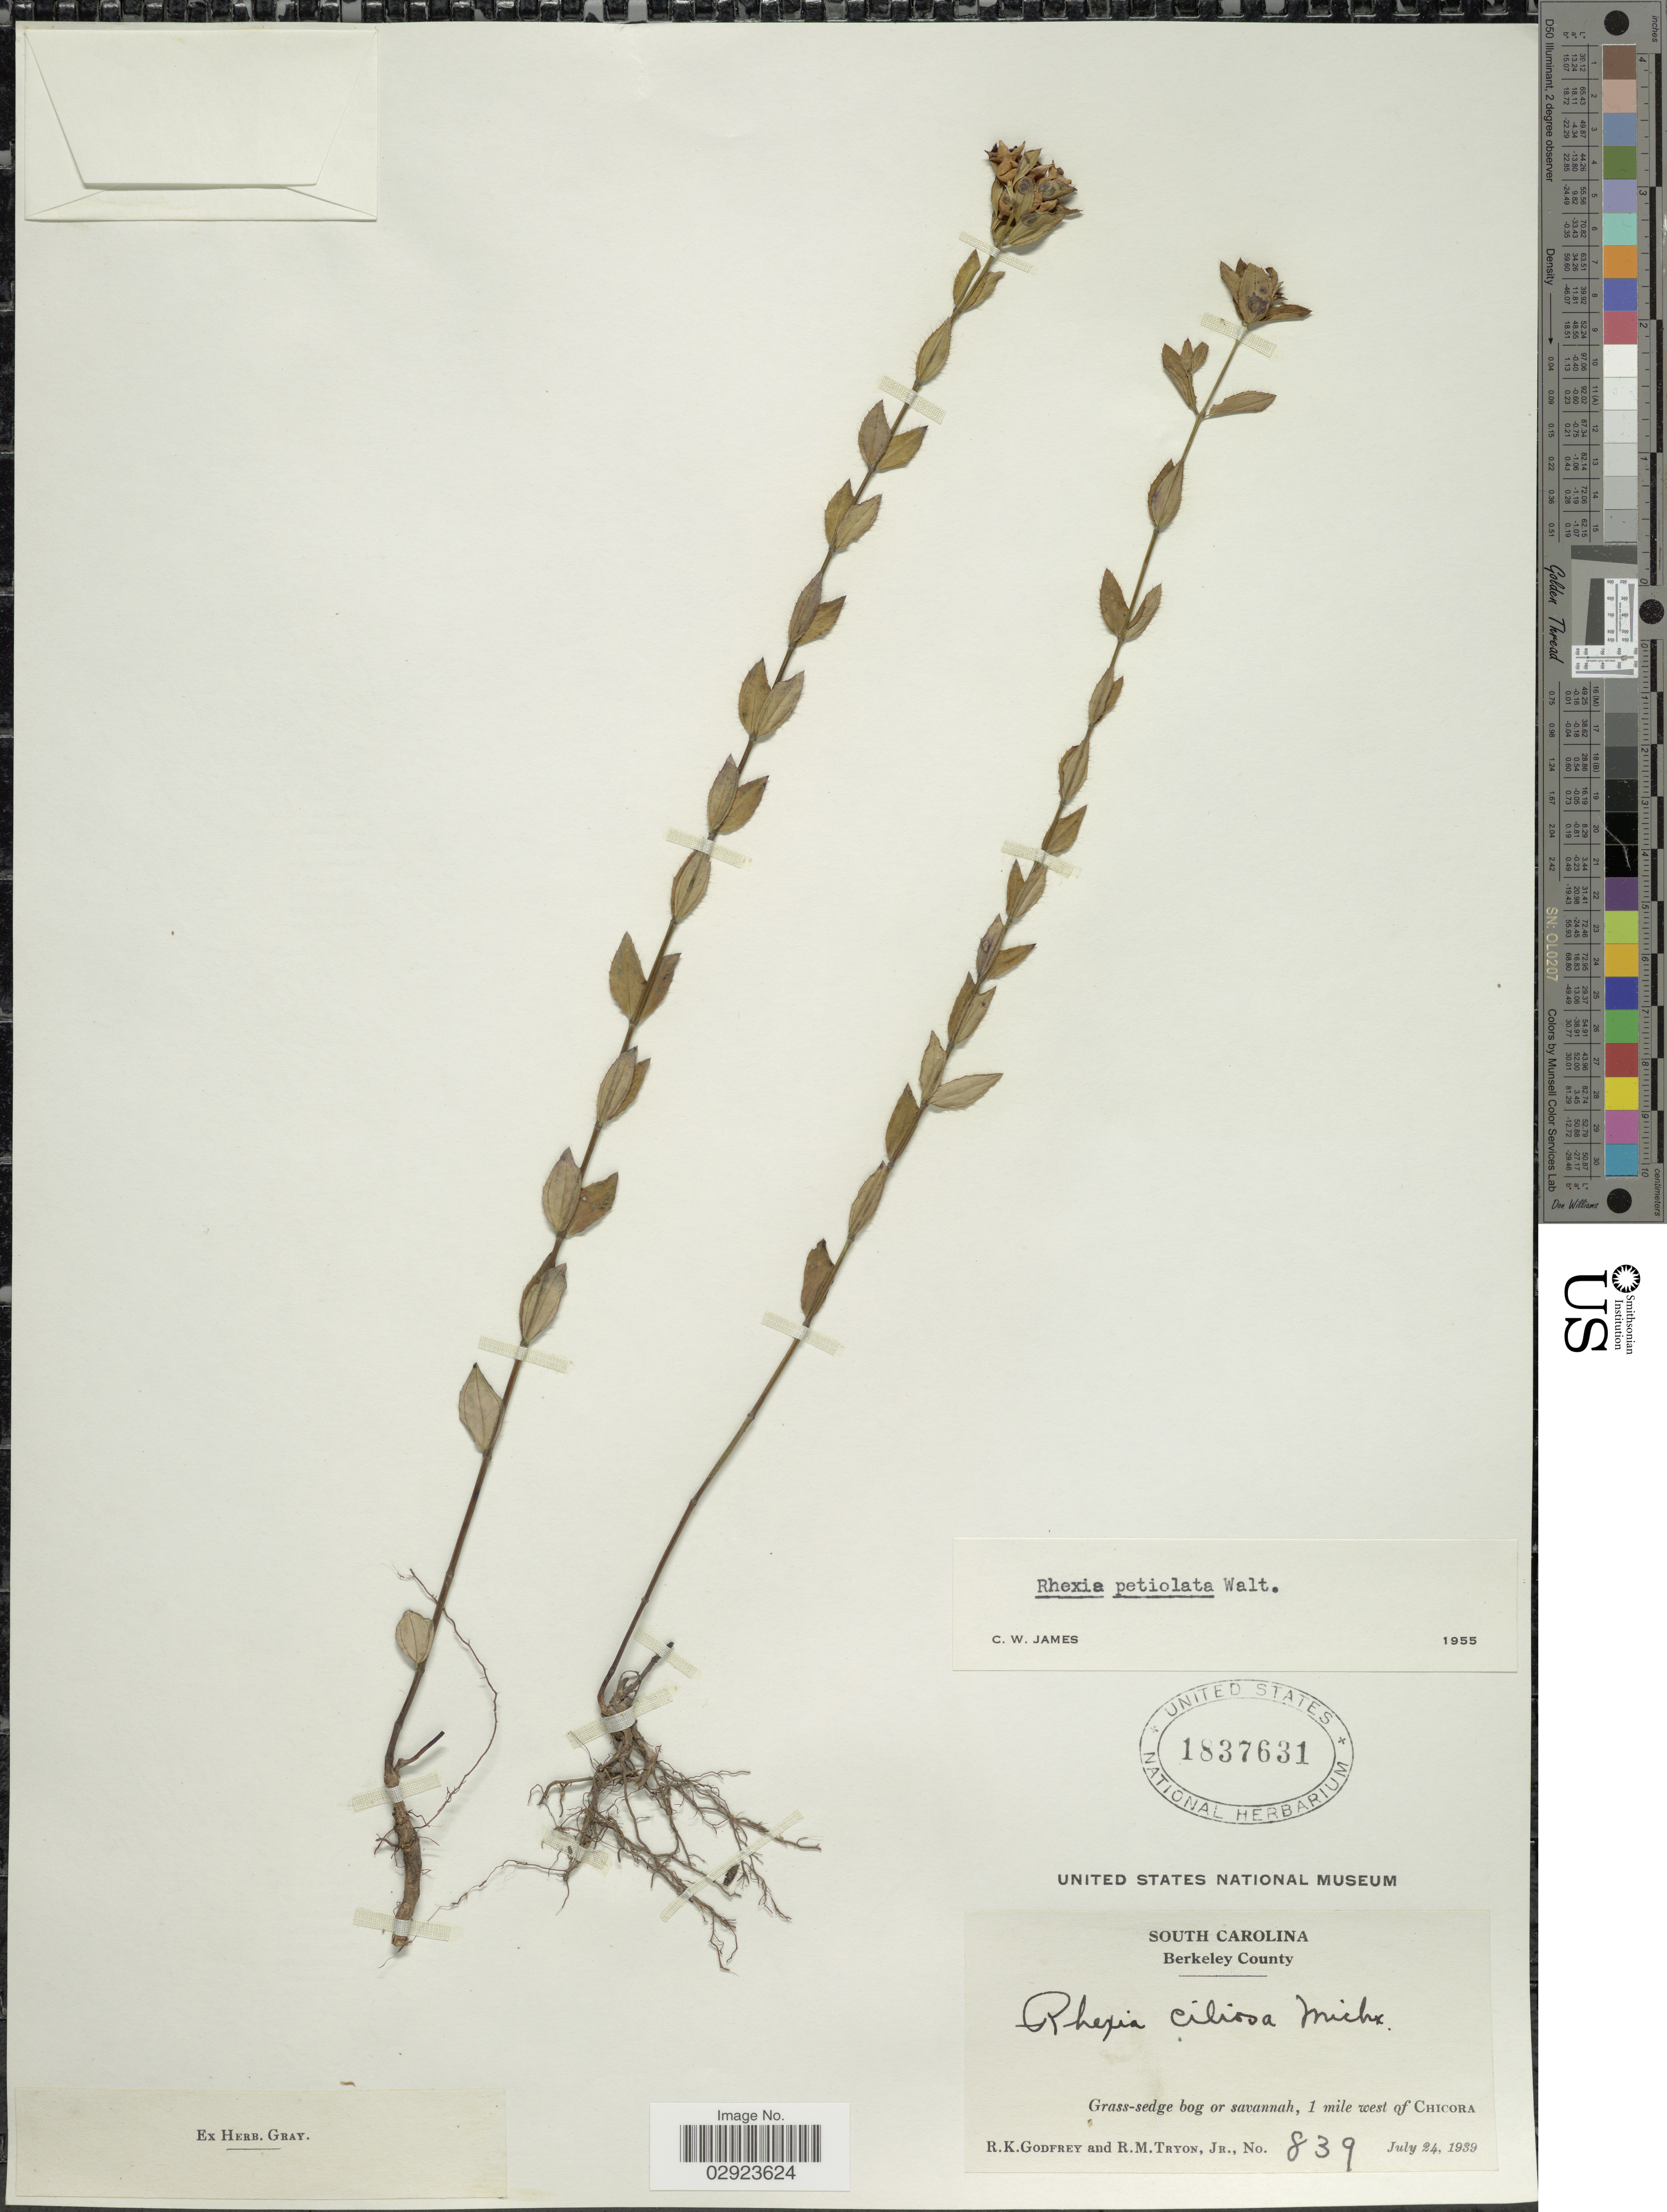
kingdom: Plantae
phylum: Tracheophyta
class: Magnoliopsida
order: Myrtales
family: Melastomataceae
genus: Rhexia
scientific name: Rhexia petiolata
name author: Walter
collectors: R. K. Godfrey & R. Tryon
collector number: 839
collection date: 1939-07-24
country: United States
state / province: South Carolina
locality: Berkeley County. 1 mile west of Chicora.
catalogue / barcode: US 1837631